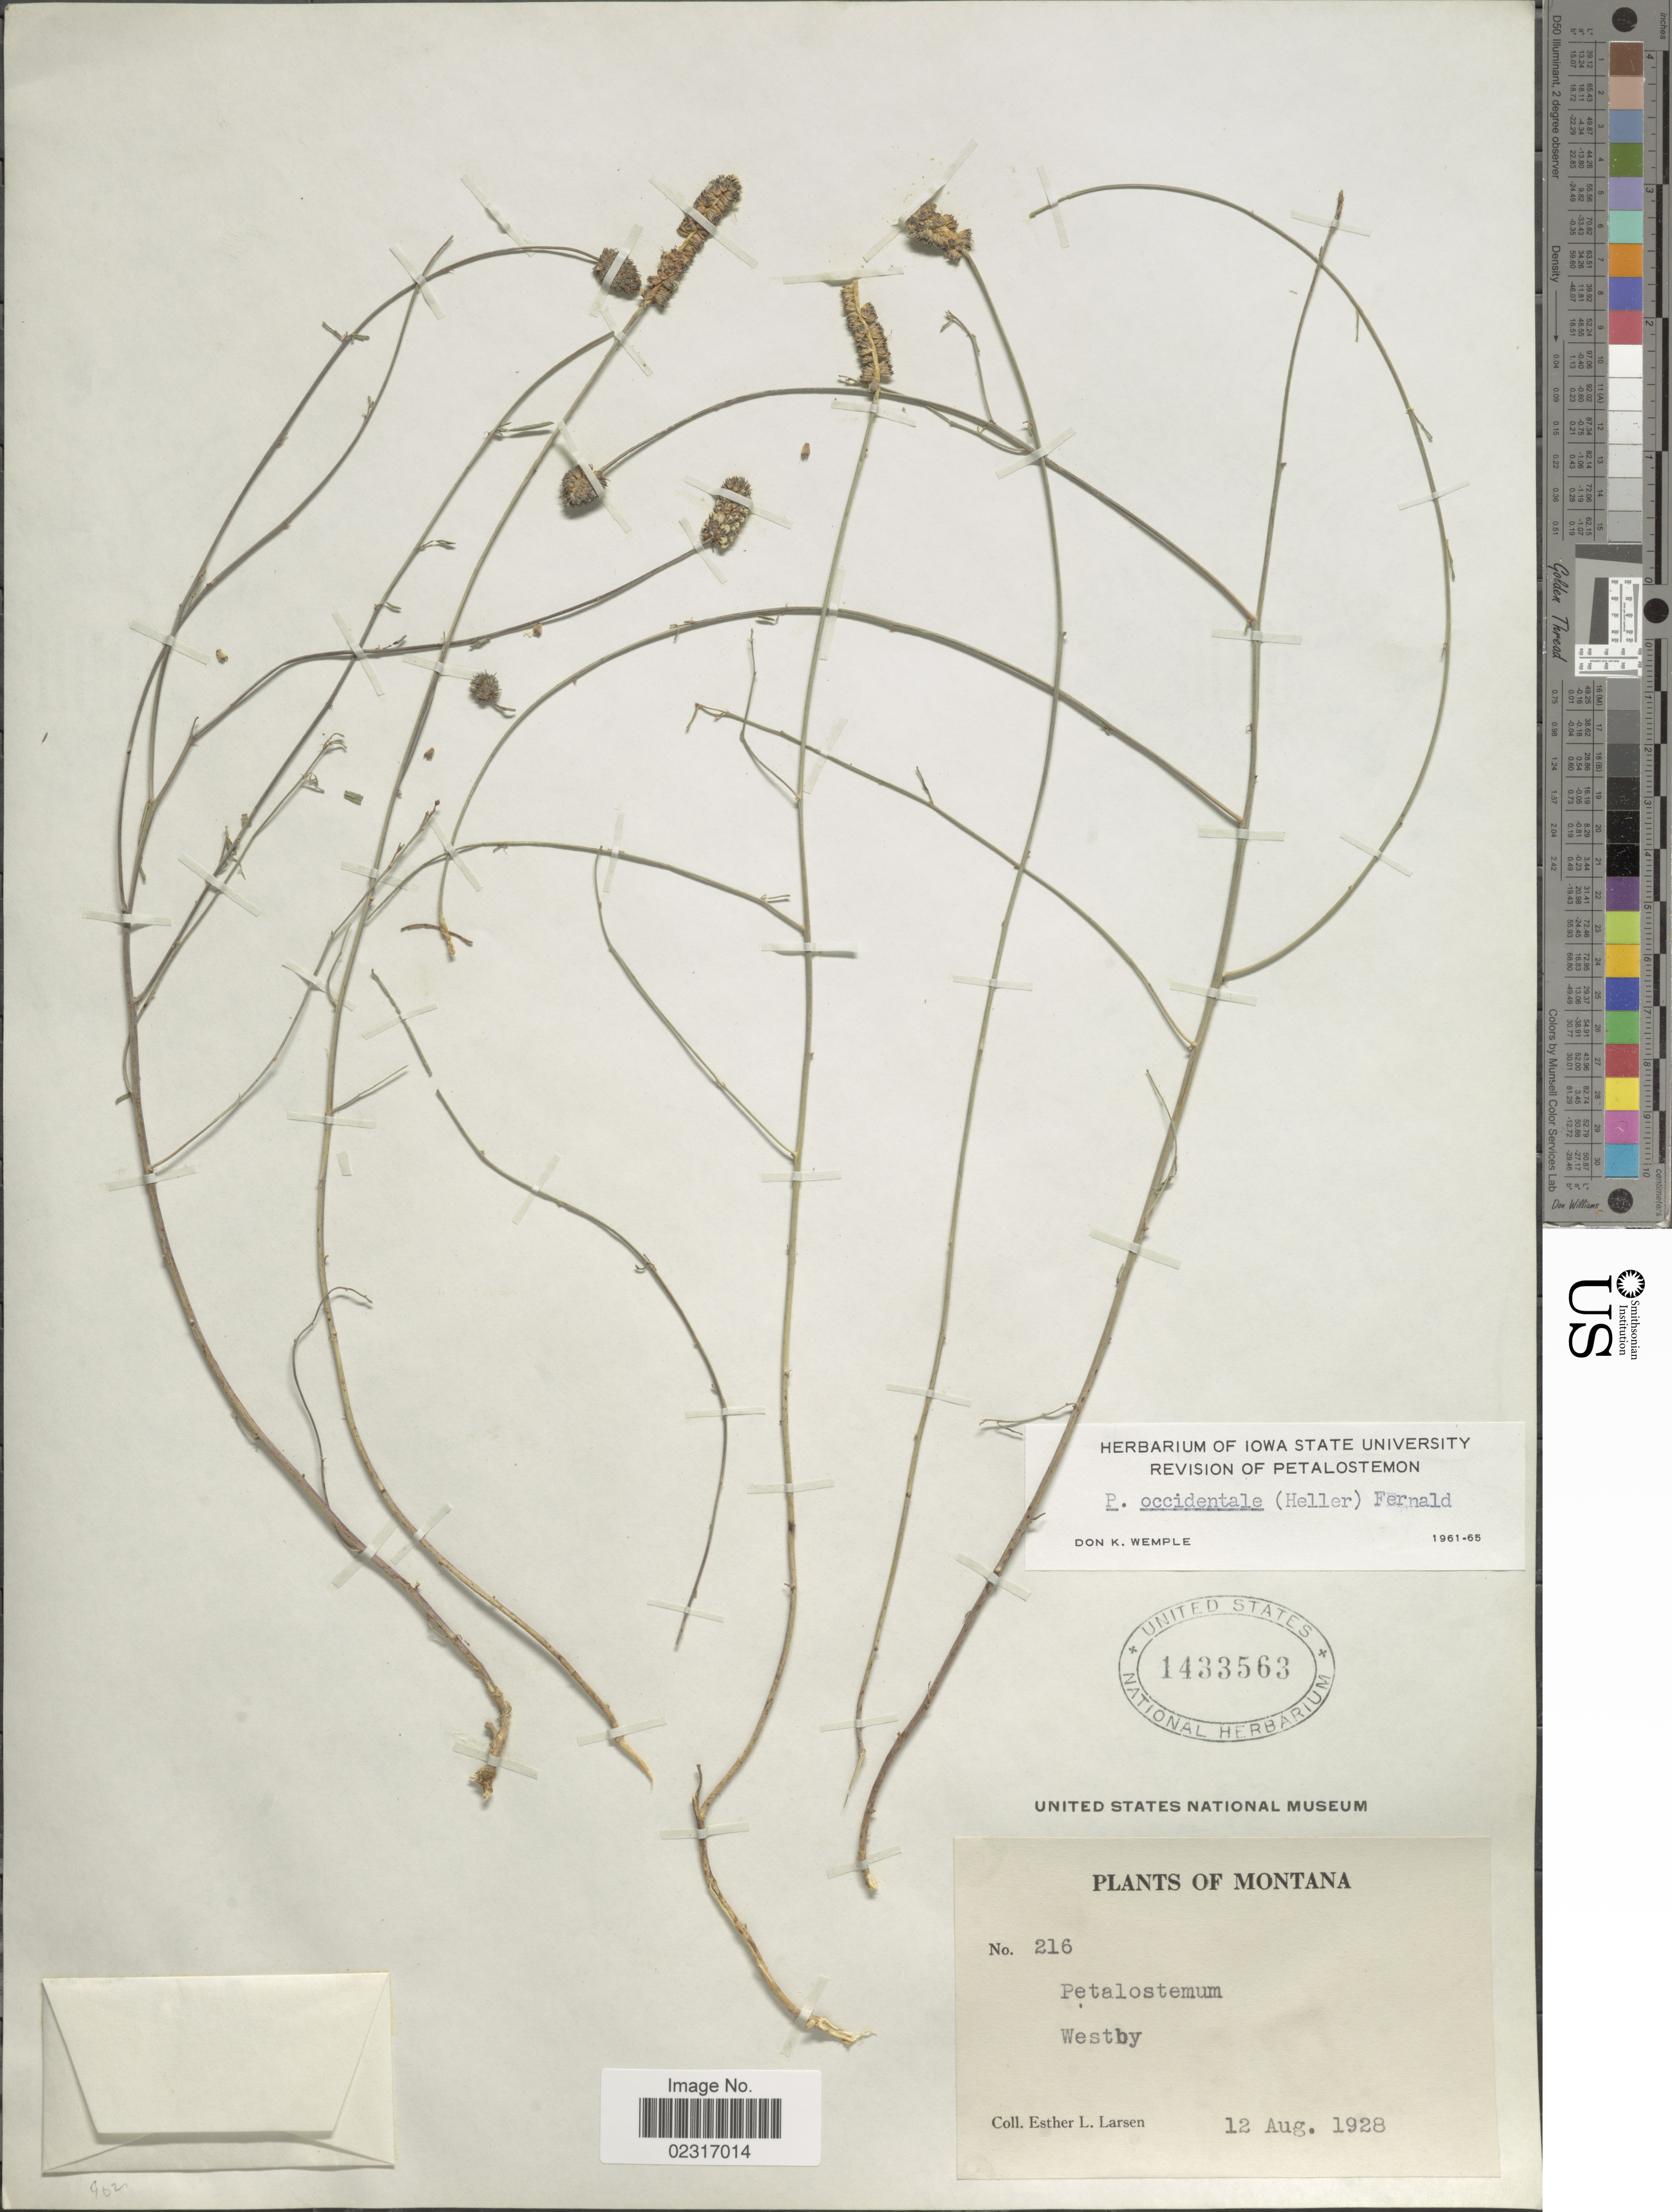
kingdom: Plantae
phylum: Tracheophyta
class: Magnoliopsida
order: Fabales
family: Fabaceae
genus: Dalea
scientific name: Dalea candida var. oligophylla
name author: (Torr) Shinners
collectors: E. L. Larsen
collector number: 216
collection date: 1928-08-12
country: United States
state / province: Montana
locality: Westby.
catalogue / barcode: US 1433563